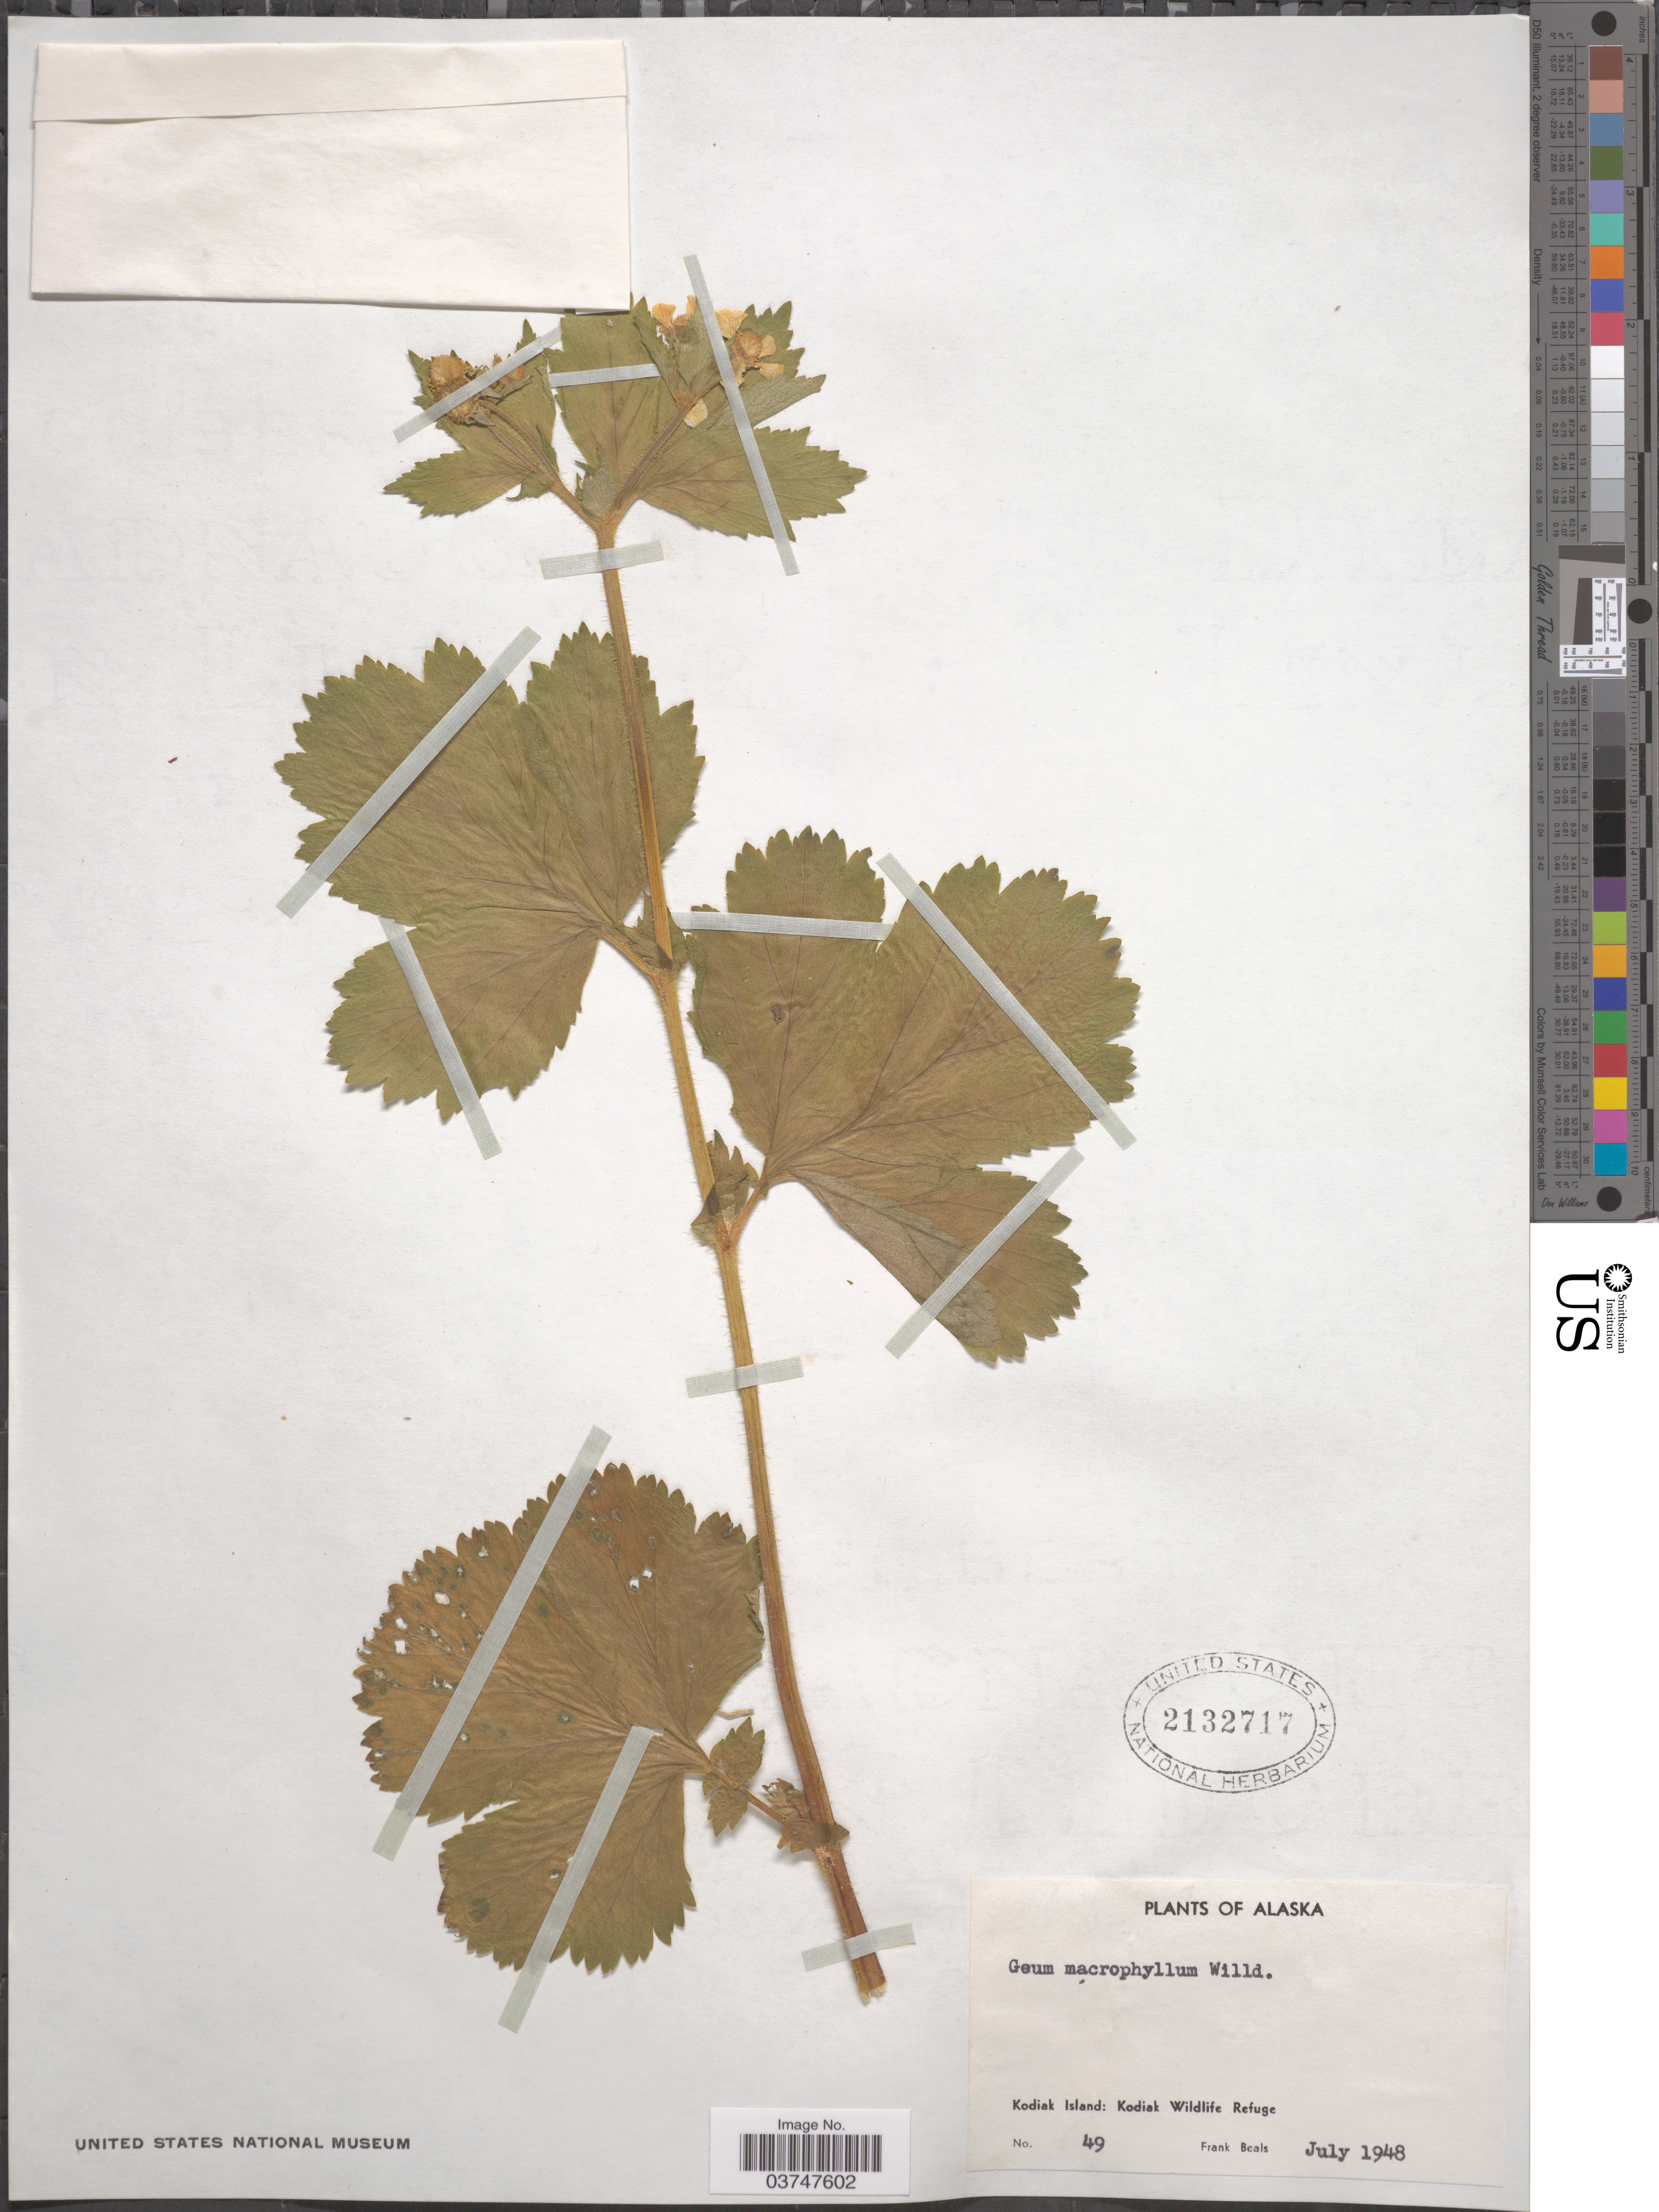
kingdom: Plantae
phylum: Tracheophyta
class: Magnoliopsida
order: Rosales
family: Rosaceae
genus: Geum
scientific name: Geum macrophyllum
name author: Willd.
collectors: F. Beals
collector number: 49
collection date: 1948-07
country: United States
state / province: Alaska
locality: Kodiak Island: Kodiak Wildlife Refuge.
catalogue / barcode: US 2132717